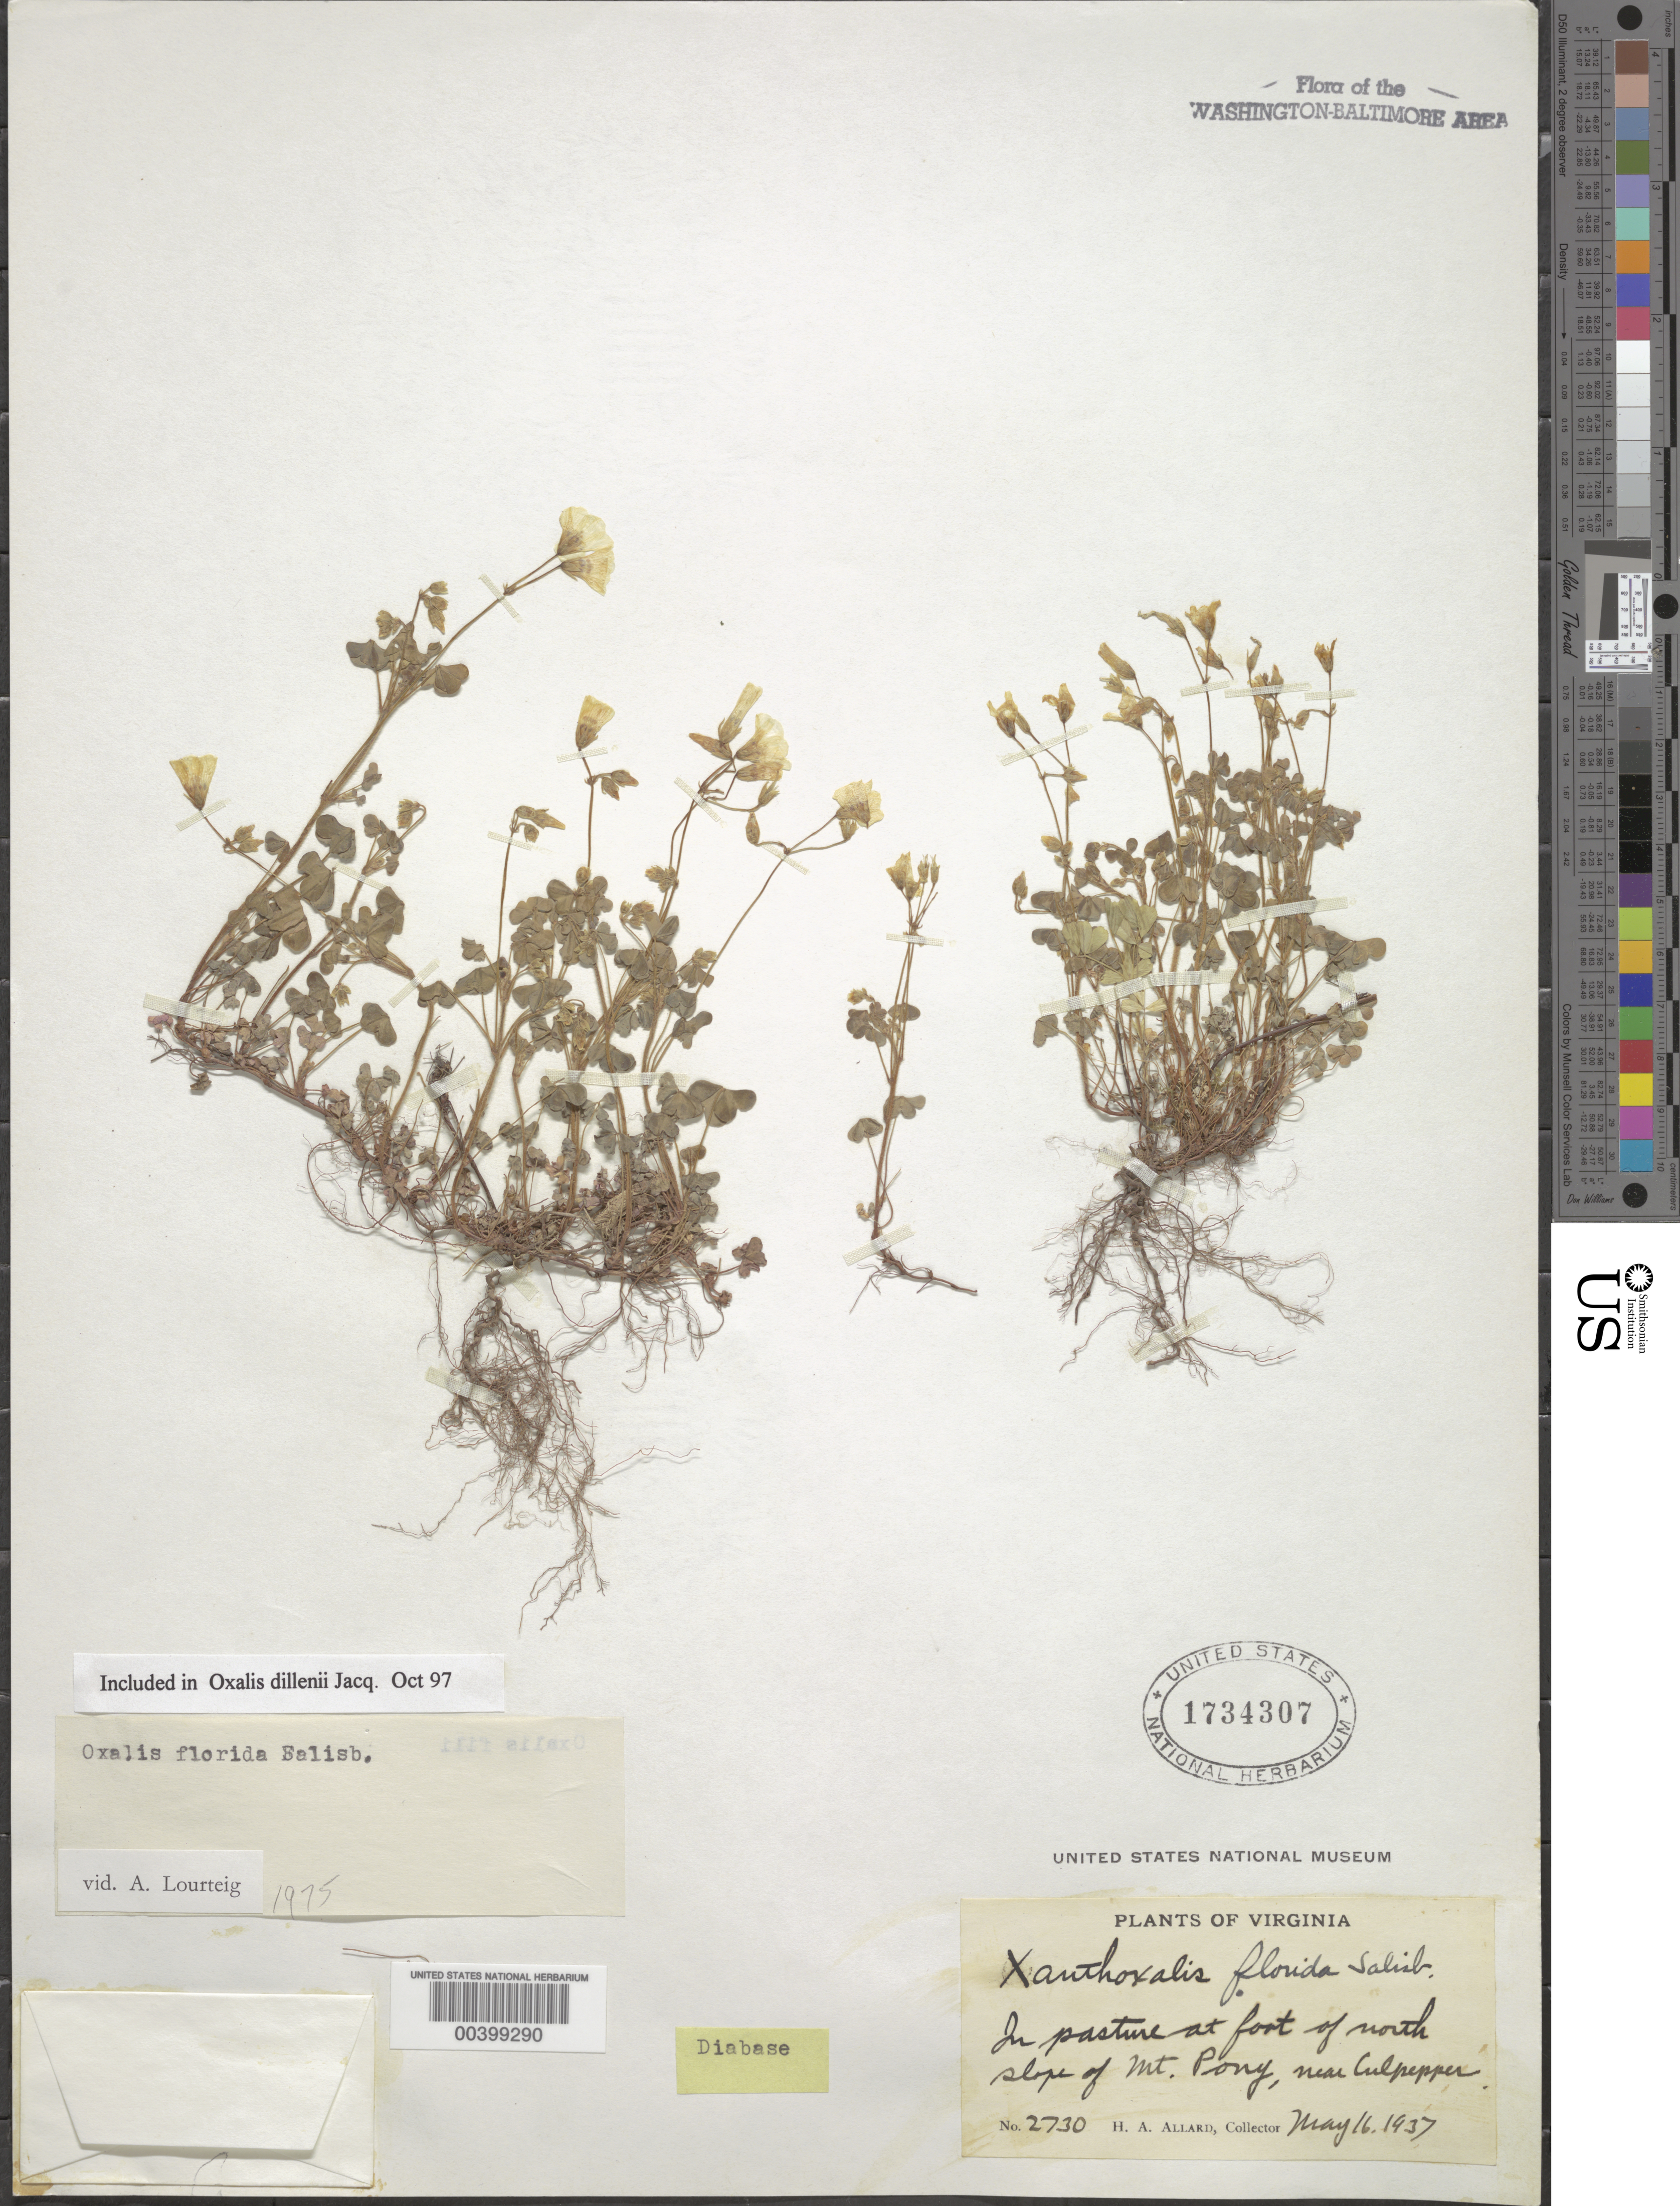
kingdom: Plantae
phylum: Tracheophyta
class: Magnoliopsida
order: Oxalidales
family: Oxalidaceae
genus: Oxalis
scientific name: Oxalis dillenii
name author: Jacq.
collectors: H. A. Allard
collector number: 2730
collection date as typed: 16 May 1937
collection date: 1937-05-16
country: United States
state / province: Virginia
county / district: Culpeper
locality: Mount Pony, Culpepper vicinity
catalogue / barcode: US 1734307